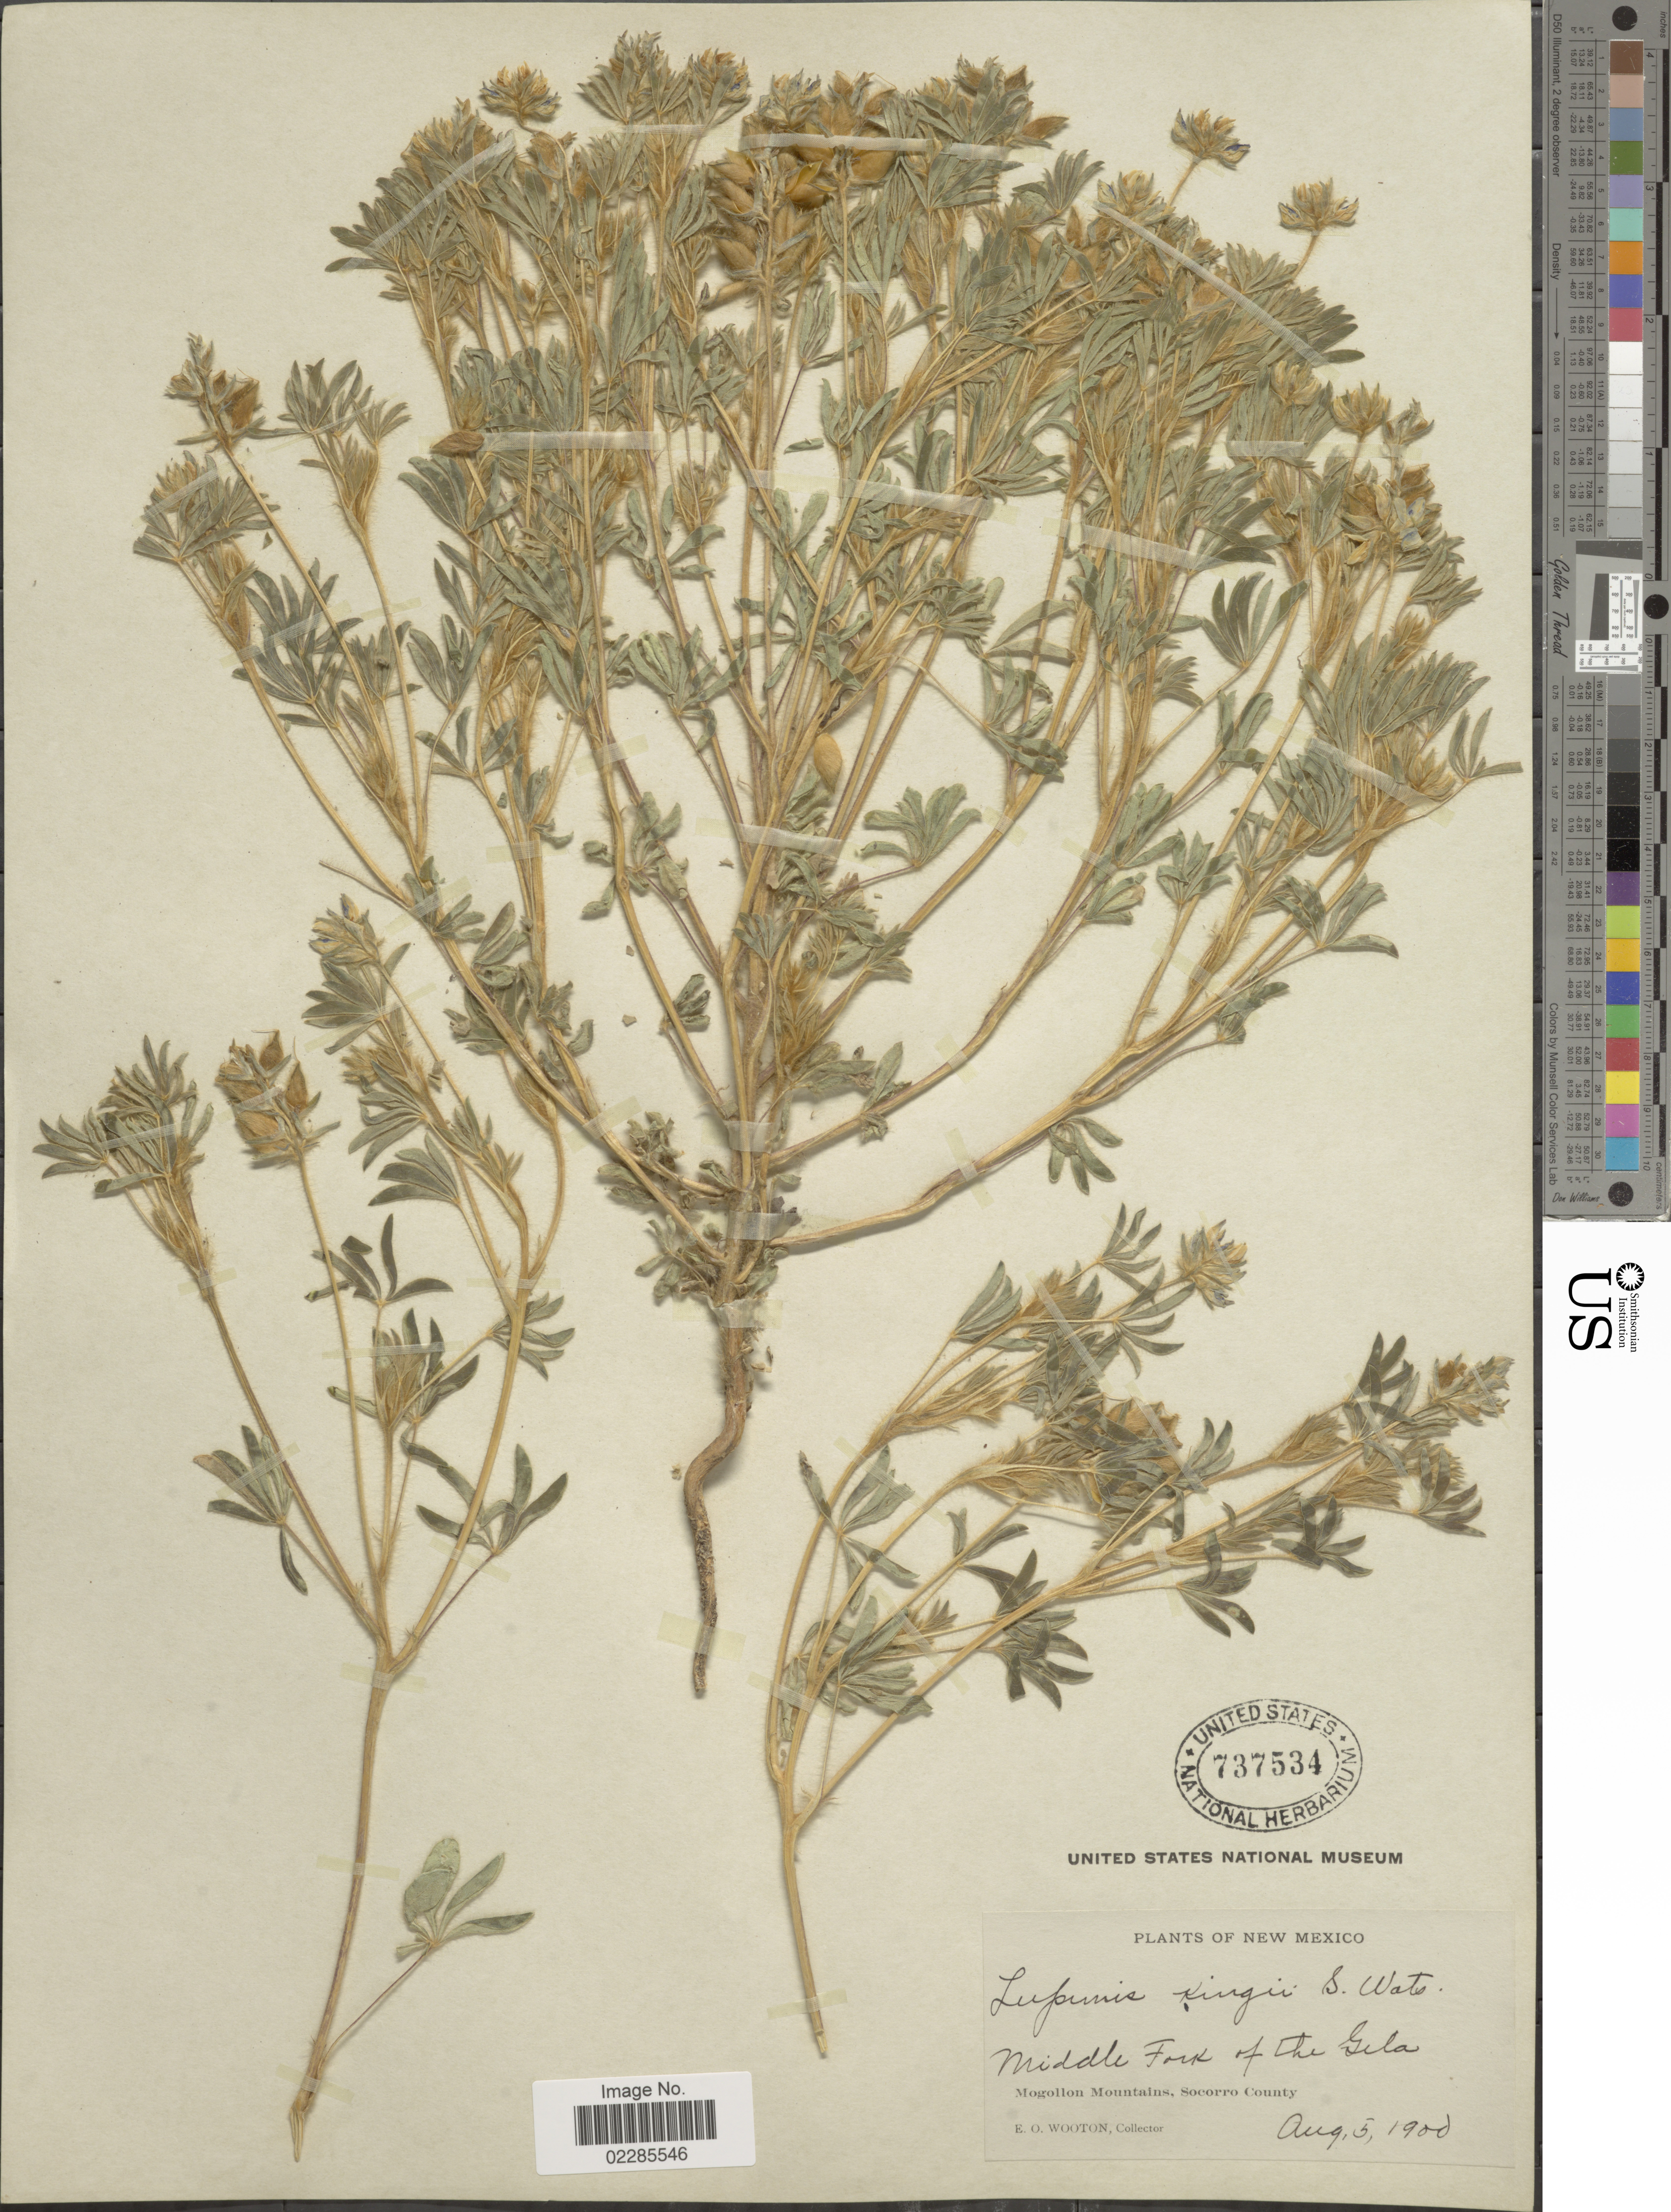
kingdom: Plantae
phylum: Tracheophyta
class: Magnoliopsida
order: Fabales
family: Fabaceae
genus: Lupinus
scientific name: Lupinus kingii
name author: S. Watson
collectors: E. O. Wooton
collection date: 1900-08-05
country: United States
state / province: New Mexico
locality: Middle Fork of the Gila, Mogollon Mountains, Socorro County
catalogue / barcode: US 737534